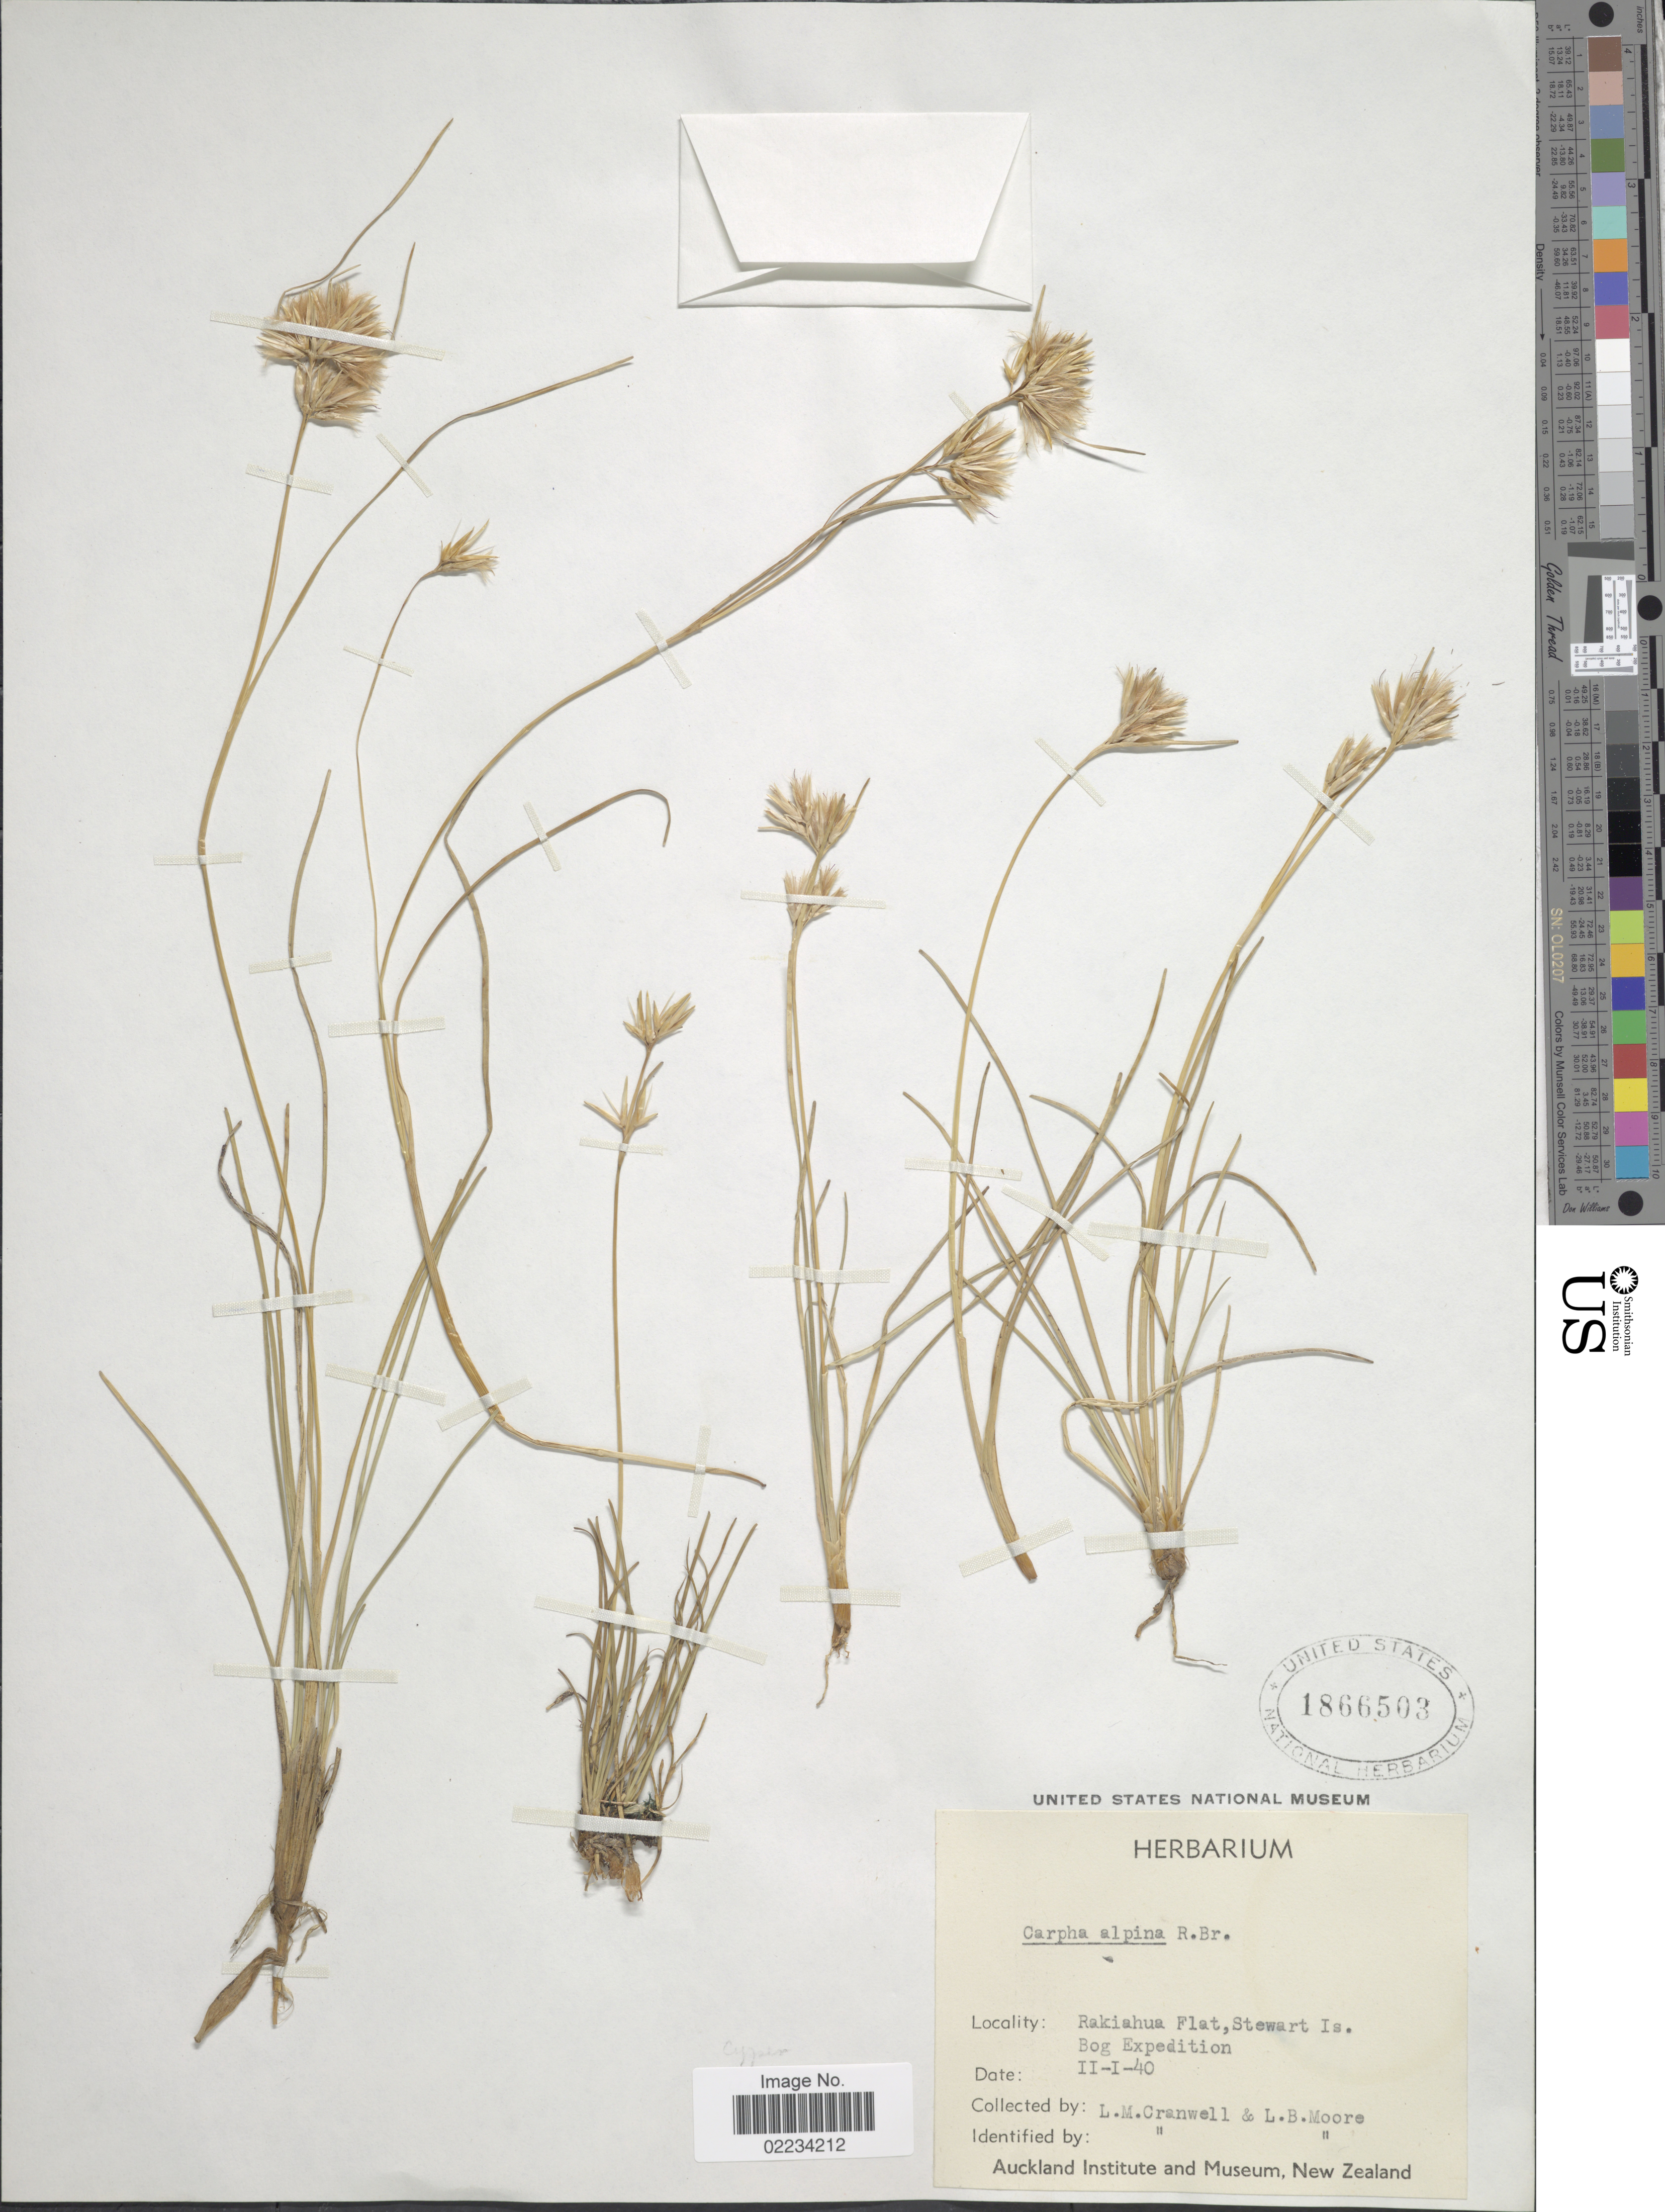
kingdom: Plantae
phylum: Tracheophyta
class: Liliopsida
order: Poales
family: Cyperaceae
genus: Carpha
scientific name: Carpha alpina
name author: R. Br.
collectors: L. Cranwell & L. Moore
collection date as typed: Transcribed d/m/y: 11/1/40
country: New Zealand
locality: Rakiahua Flat, Stewart Is. Bog Expedition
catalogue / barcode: US 1866503